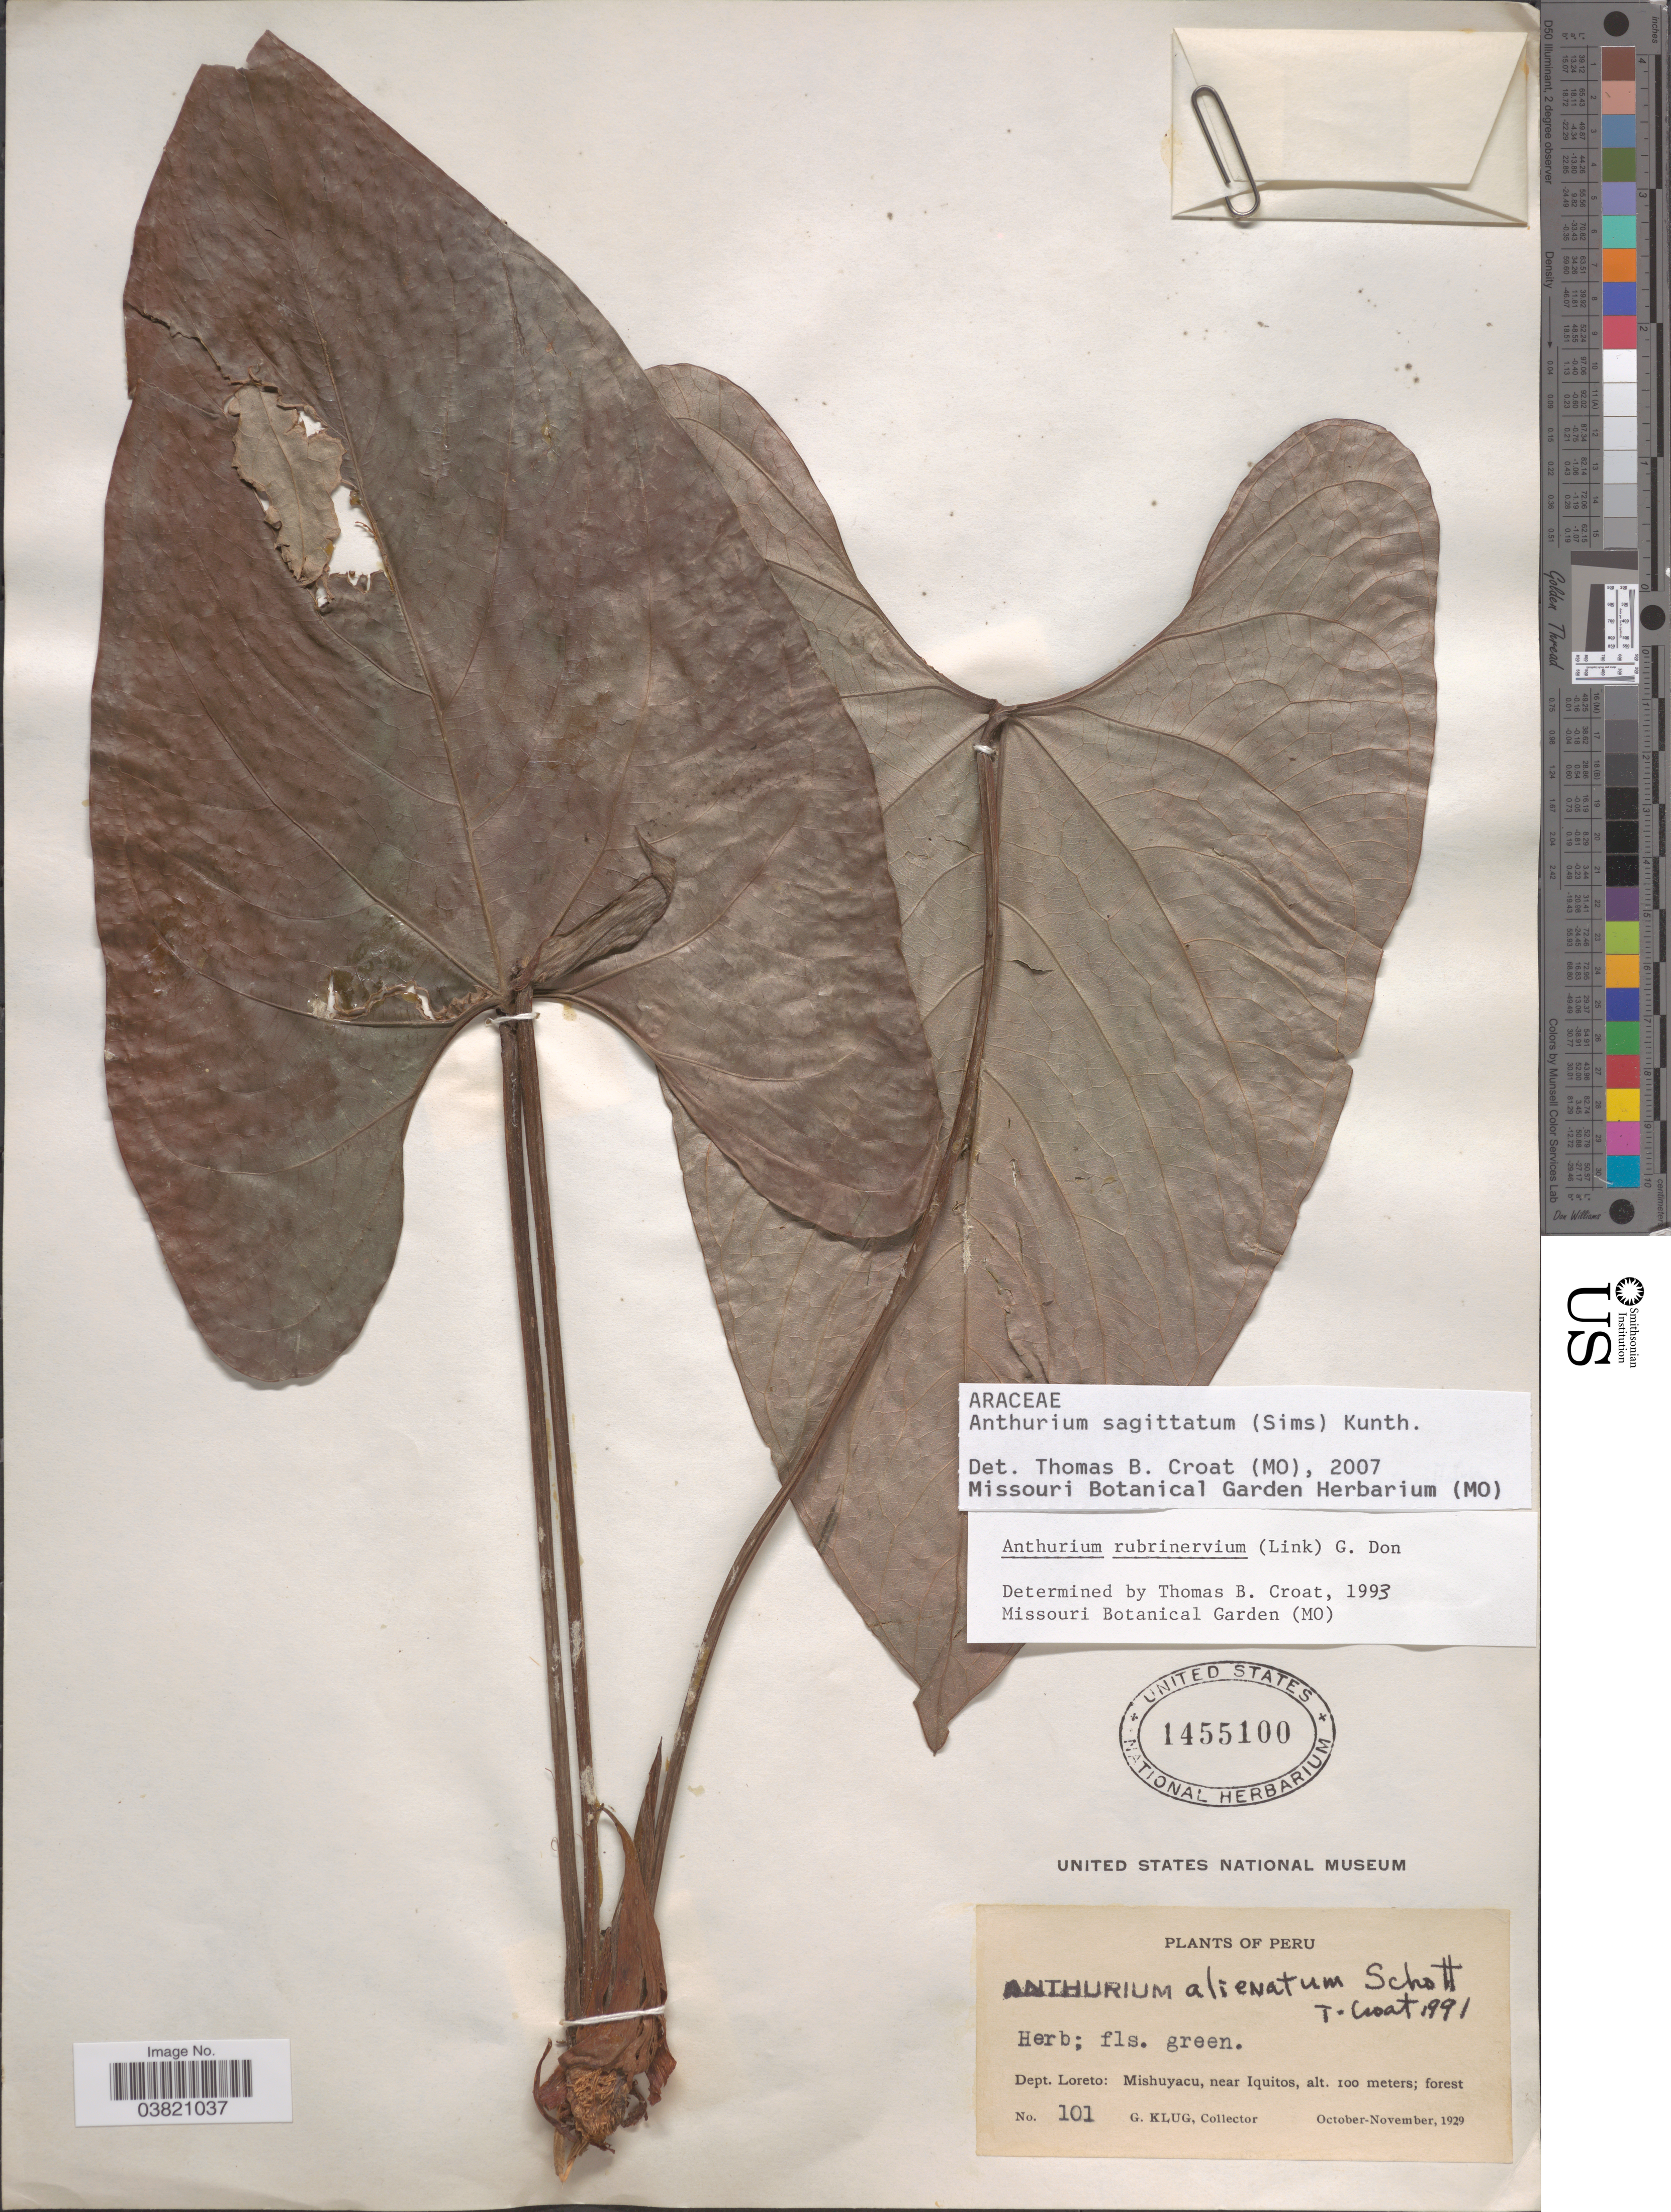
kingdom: Plantae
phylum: Tracheophyta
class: Liliopsida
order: Alismatales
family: Araceae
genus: Anthurium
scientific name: Anthurium sagittatum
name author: (Sims) G. Don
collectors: G. Klug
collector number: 101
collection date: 1929-10/1929-11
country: Peru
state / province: Loreto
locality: Dept. Loreto: Mishuyacu, near Iquitos.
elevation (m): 100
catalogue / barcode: US 1455100